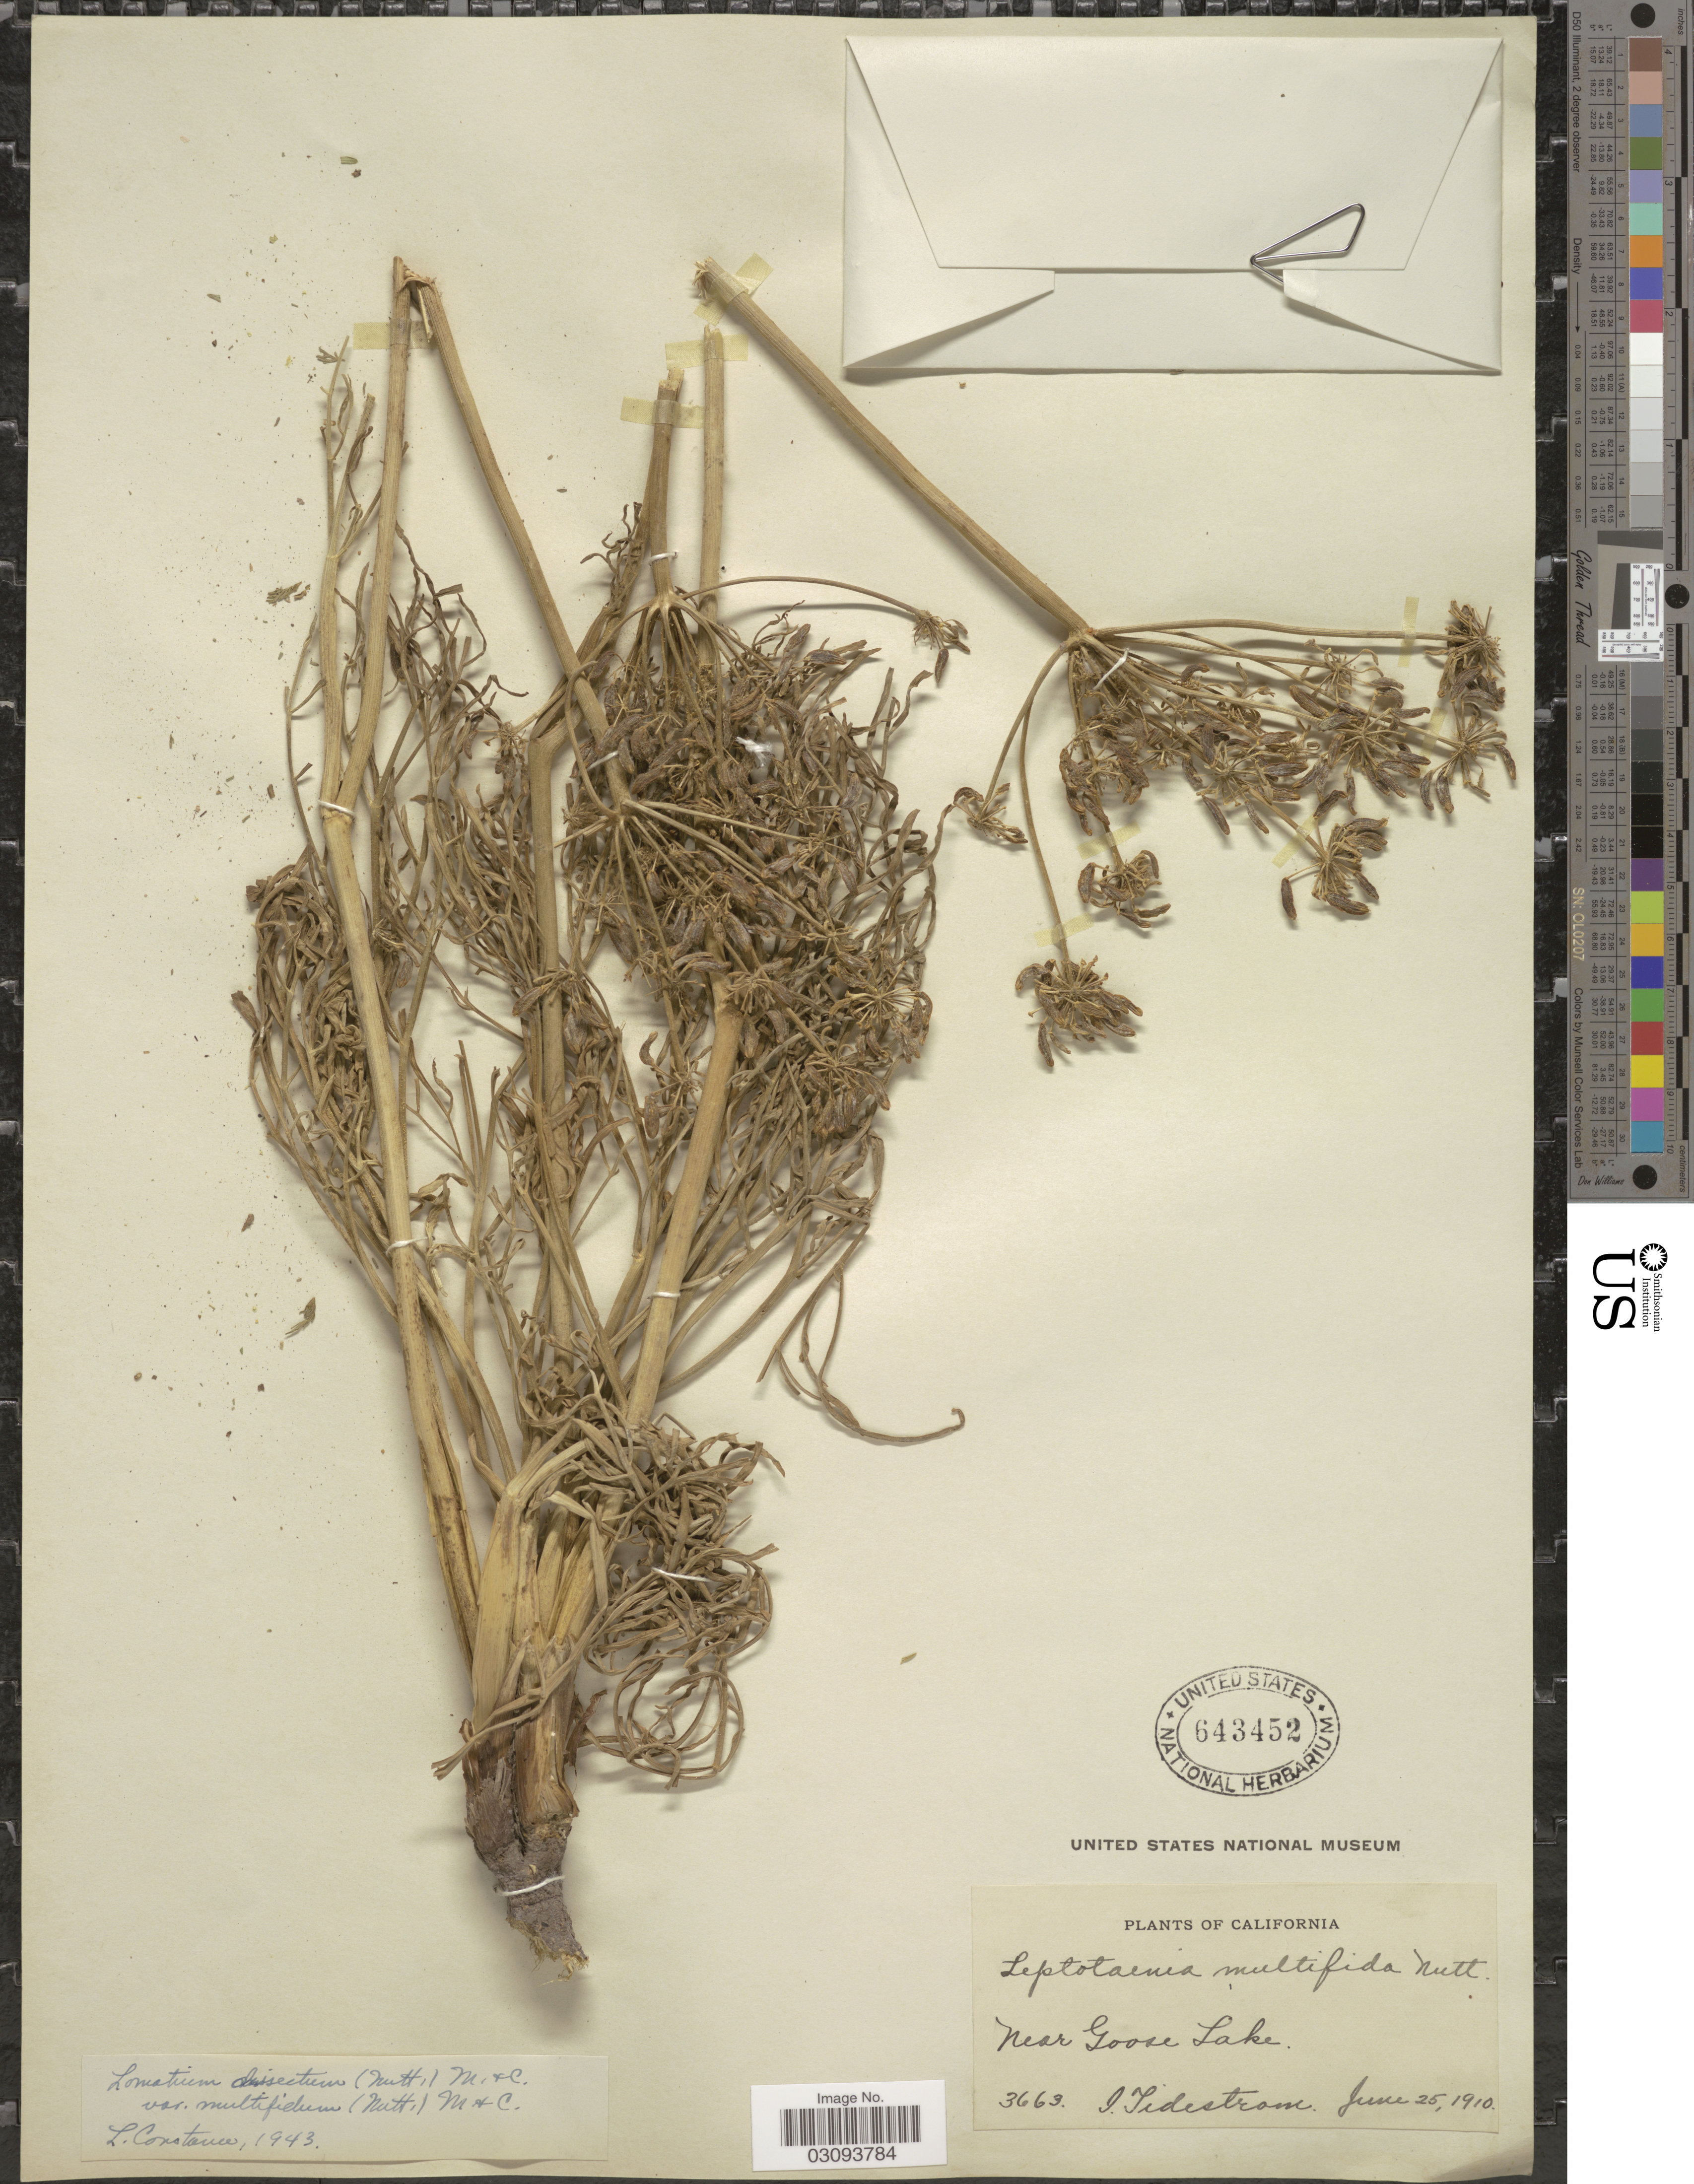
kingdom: Plantae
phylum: Tracheophyta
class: Magnoliopsida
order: Apiales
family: Apiaceae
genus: Lomatium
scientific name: Lomatium dissectum var. multifidum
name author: (Nutt.) Mathias & Constance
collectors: I. F. Tidestrom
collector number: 3663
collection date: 1910-06-25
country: United States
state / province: California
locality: Near Goose Lake.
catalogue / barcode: US 643452